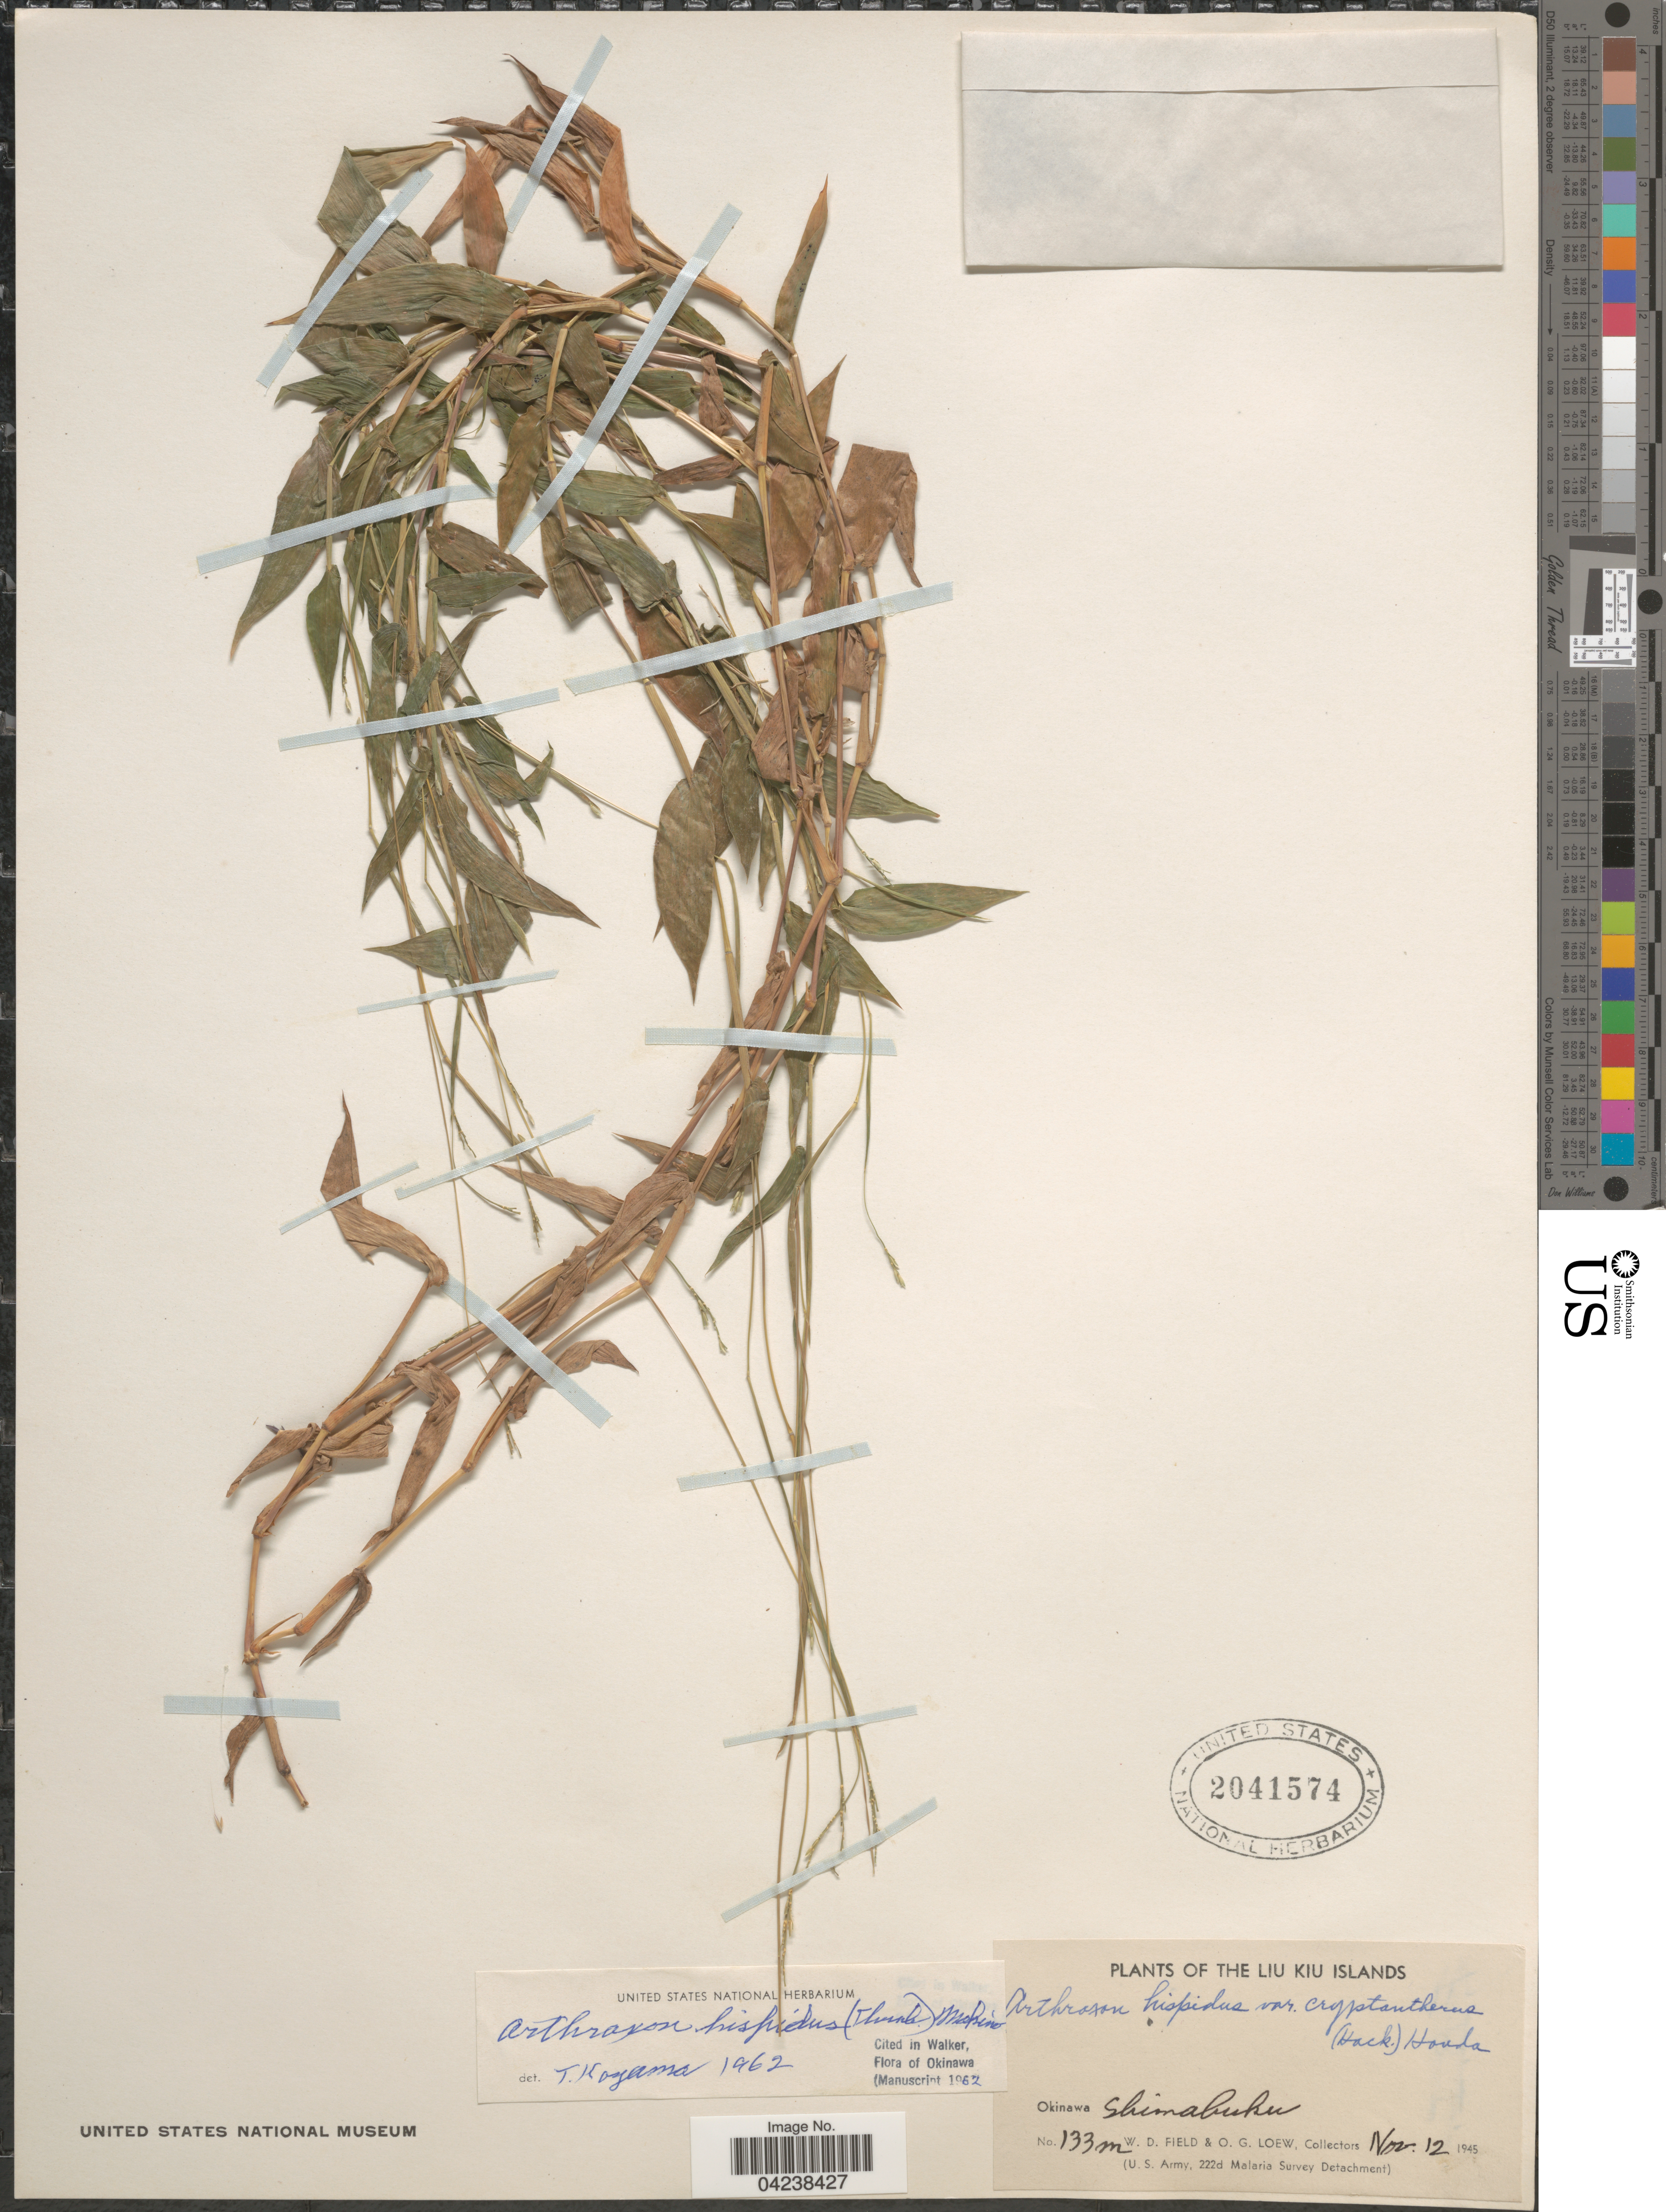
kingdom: Plantae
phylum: Tracheophyta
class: Liliopsida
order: Poales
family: Poaceae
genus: Arthraxon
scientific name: Arthraxon hispidus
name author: (Thunb.) Makino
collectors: W. D. Field & O. G. Loew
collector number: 133m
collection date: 1945-11-12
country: Japan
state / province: Okinawa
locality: The Liu Kiu Islands. Okinawa. Shimabuku. (U.S. Army, 222d Malaria Survey Detachment).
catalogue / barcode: US 2041574